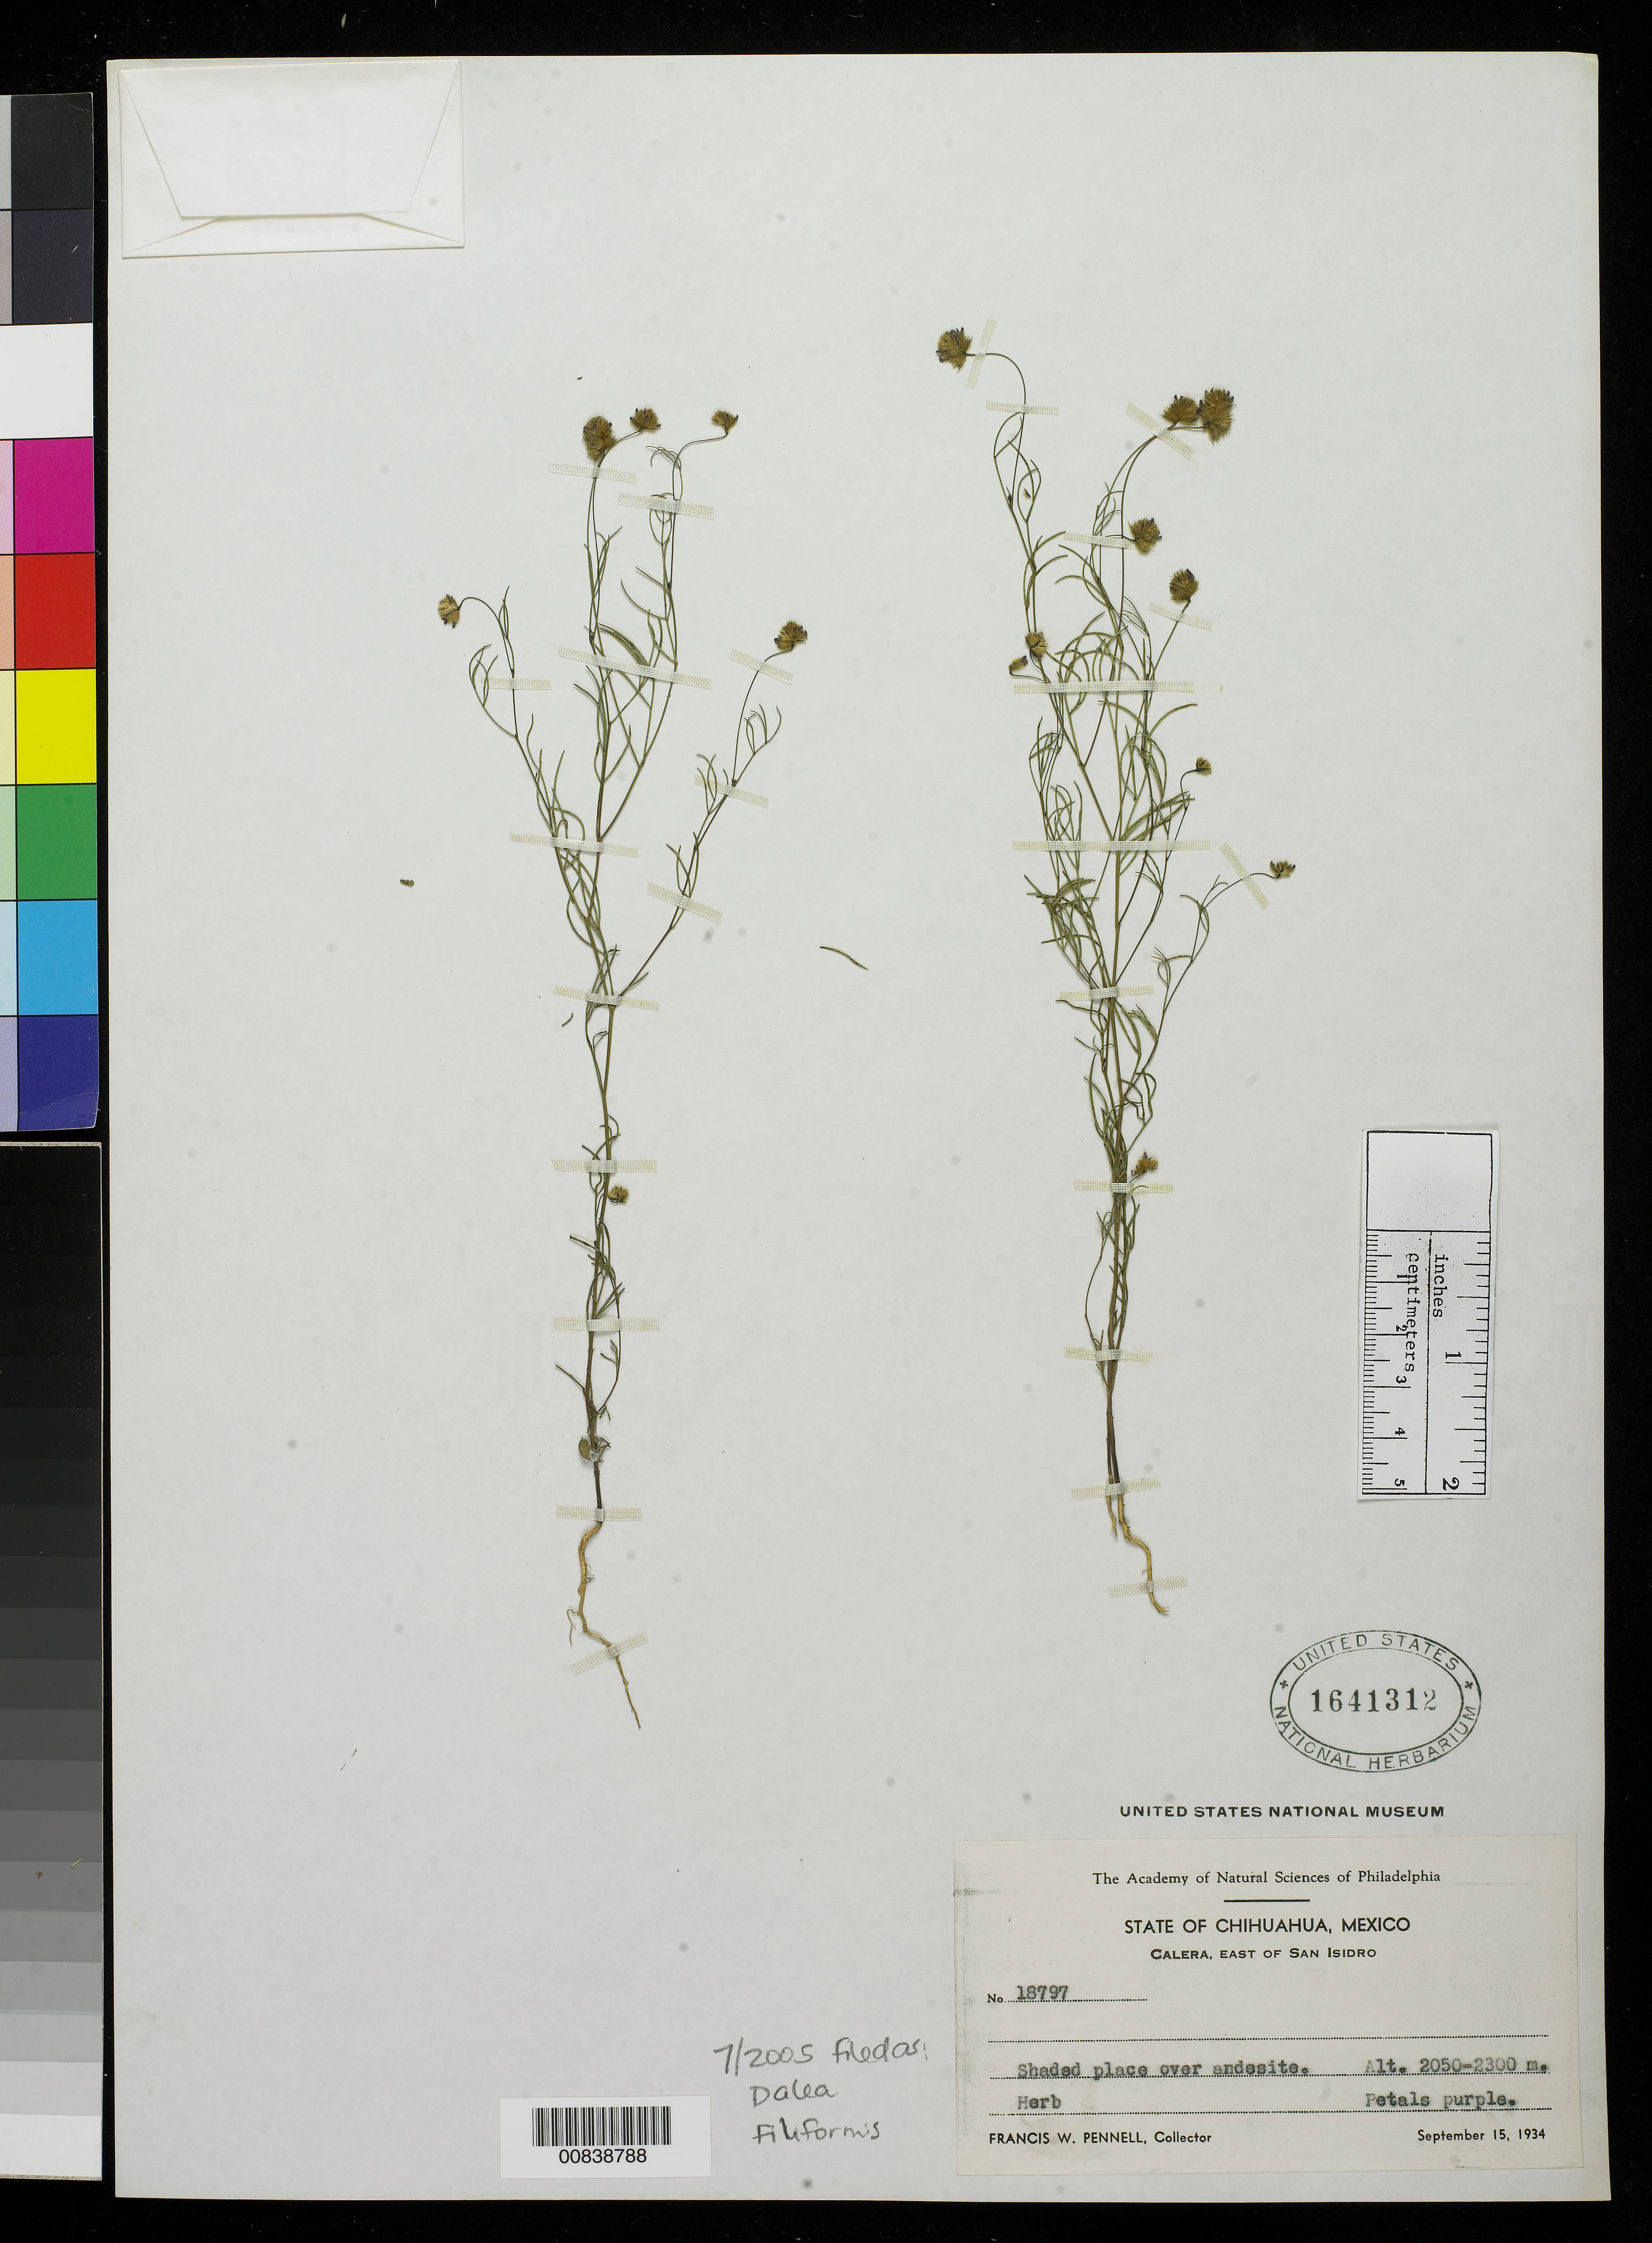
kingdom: Plantae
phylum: Tracheophyta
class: Magnoliopsida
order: Fabales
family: Fabaceae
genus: Dalea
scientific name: Dalea filiformis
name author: A. Gray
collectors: F. W. Pennell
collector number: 18797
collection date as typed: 15 Sep 1934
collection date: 1934-09-15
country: Mexico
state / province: Chihuahua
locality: Calera, east of San Isidro, Chihuahua.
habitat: Shaded place over andesite.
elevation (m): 2300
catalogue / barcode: US 1641312